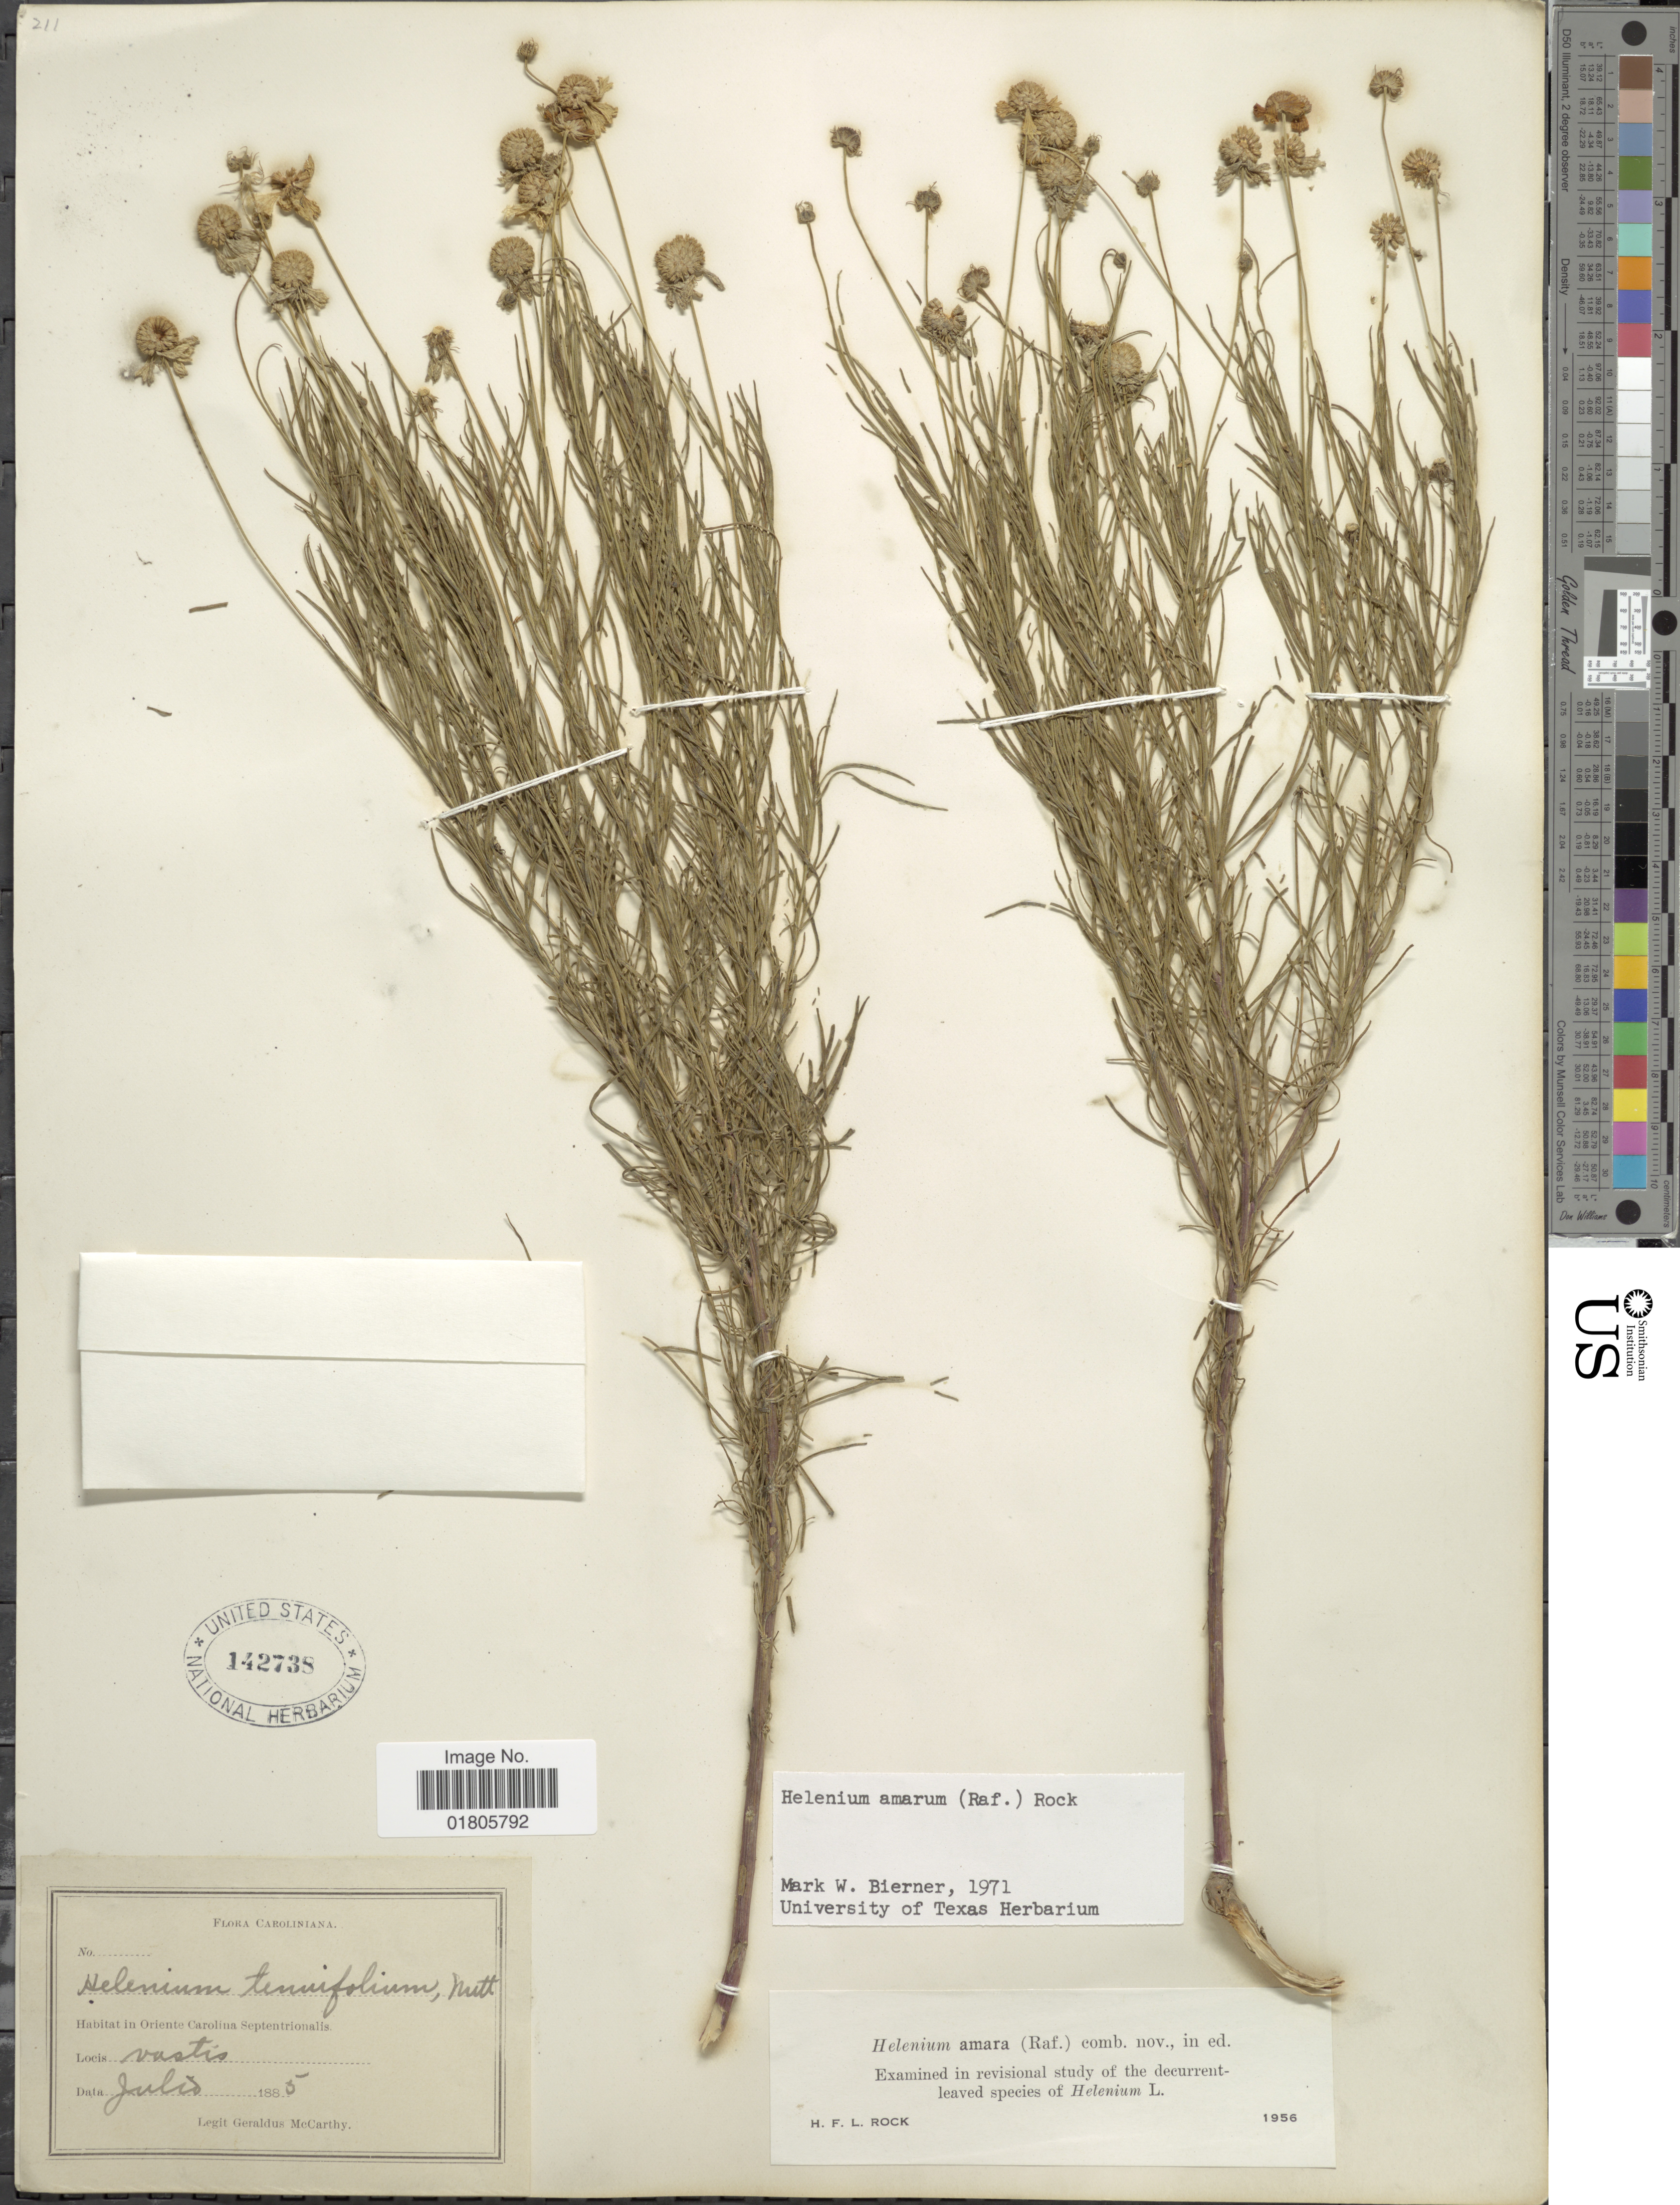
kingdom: Plantae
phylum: Tracheophyta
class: Magnoliopsida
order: Asterales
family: Asteraceae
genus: Helenium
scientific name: Helenium amarum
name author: (Raf.) H. Rock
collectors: M. McCarthy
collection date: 1885-07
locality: Caroliniana. Vastis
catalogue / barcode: US 142738